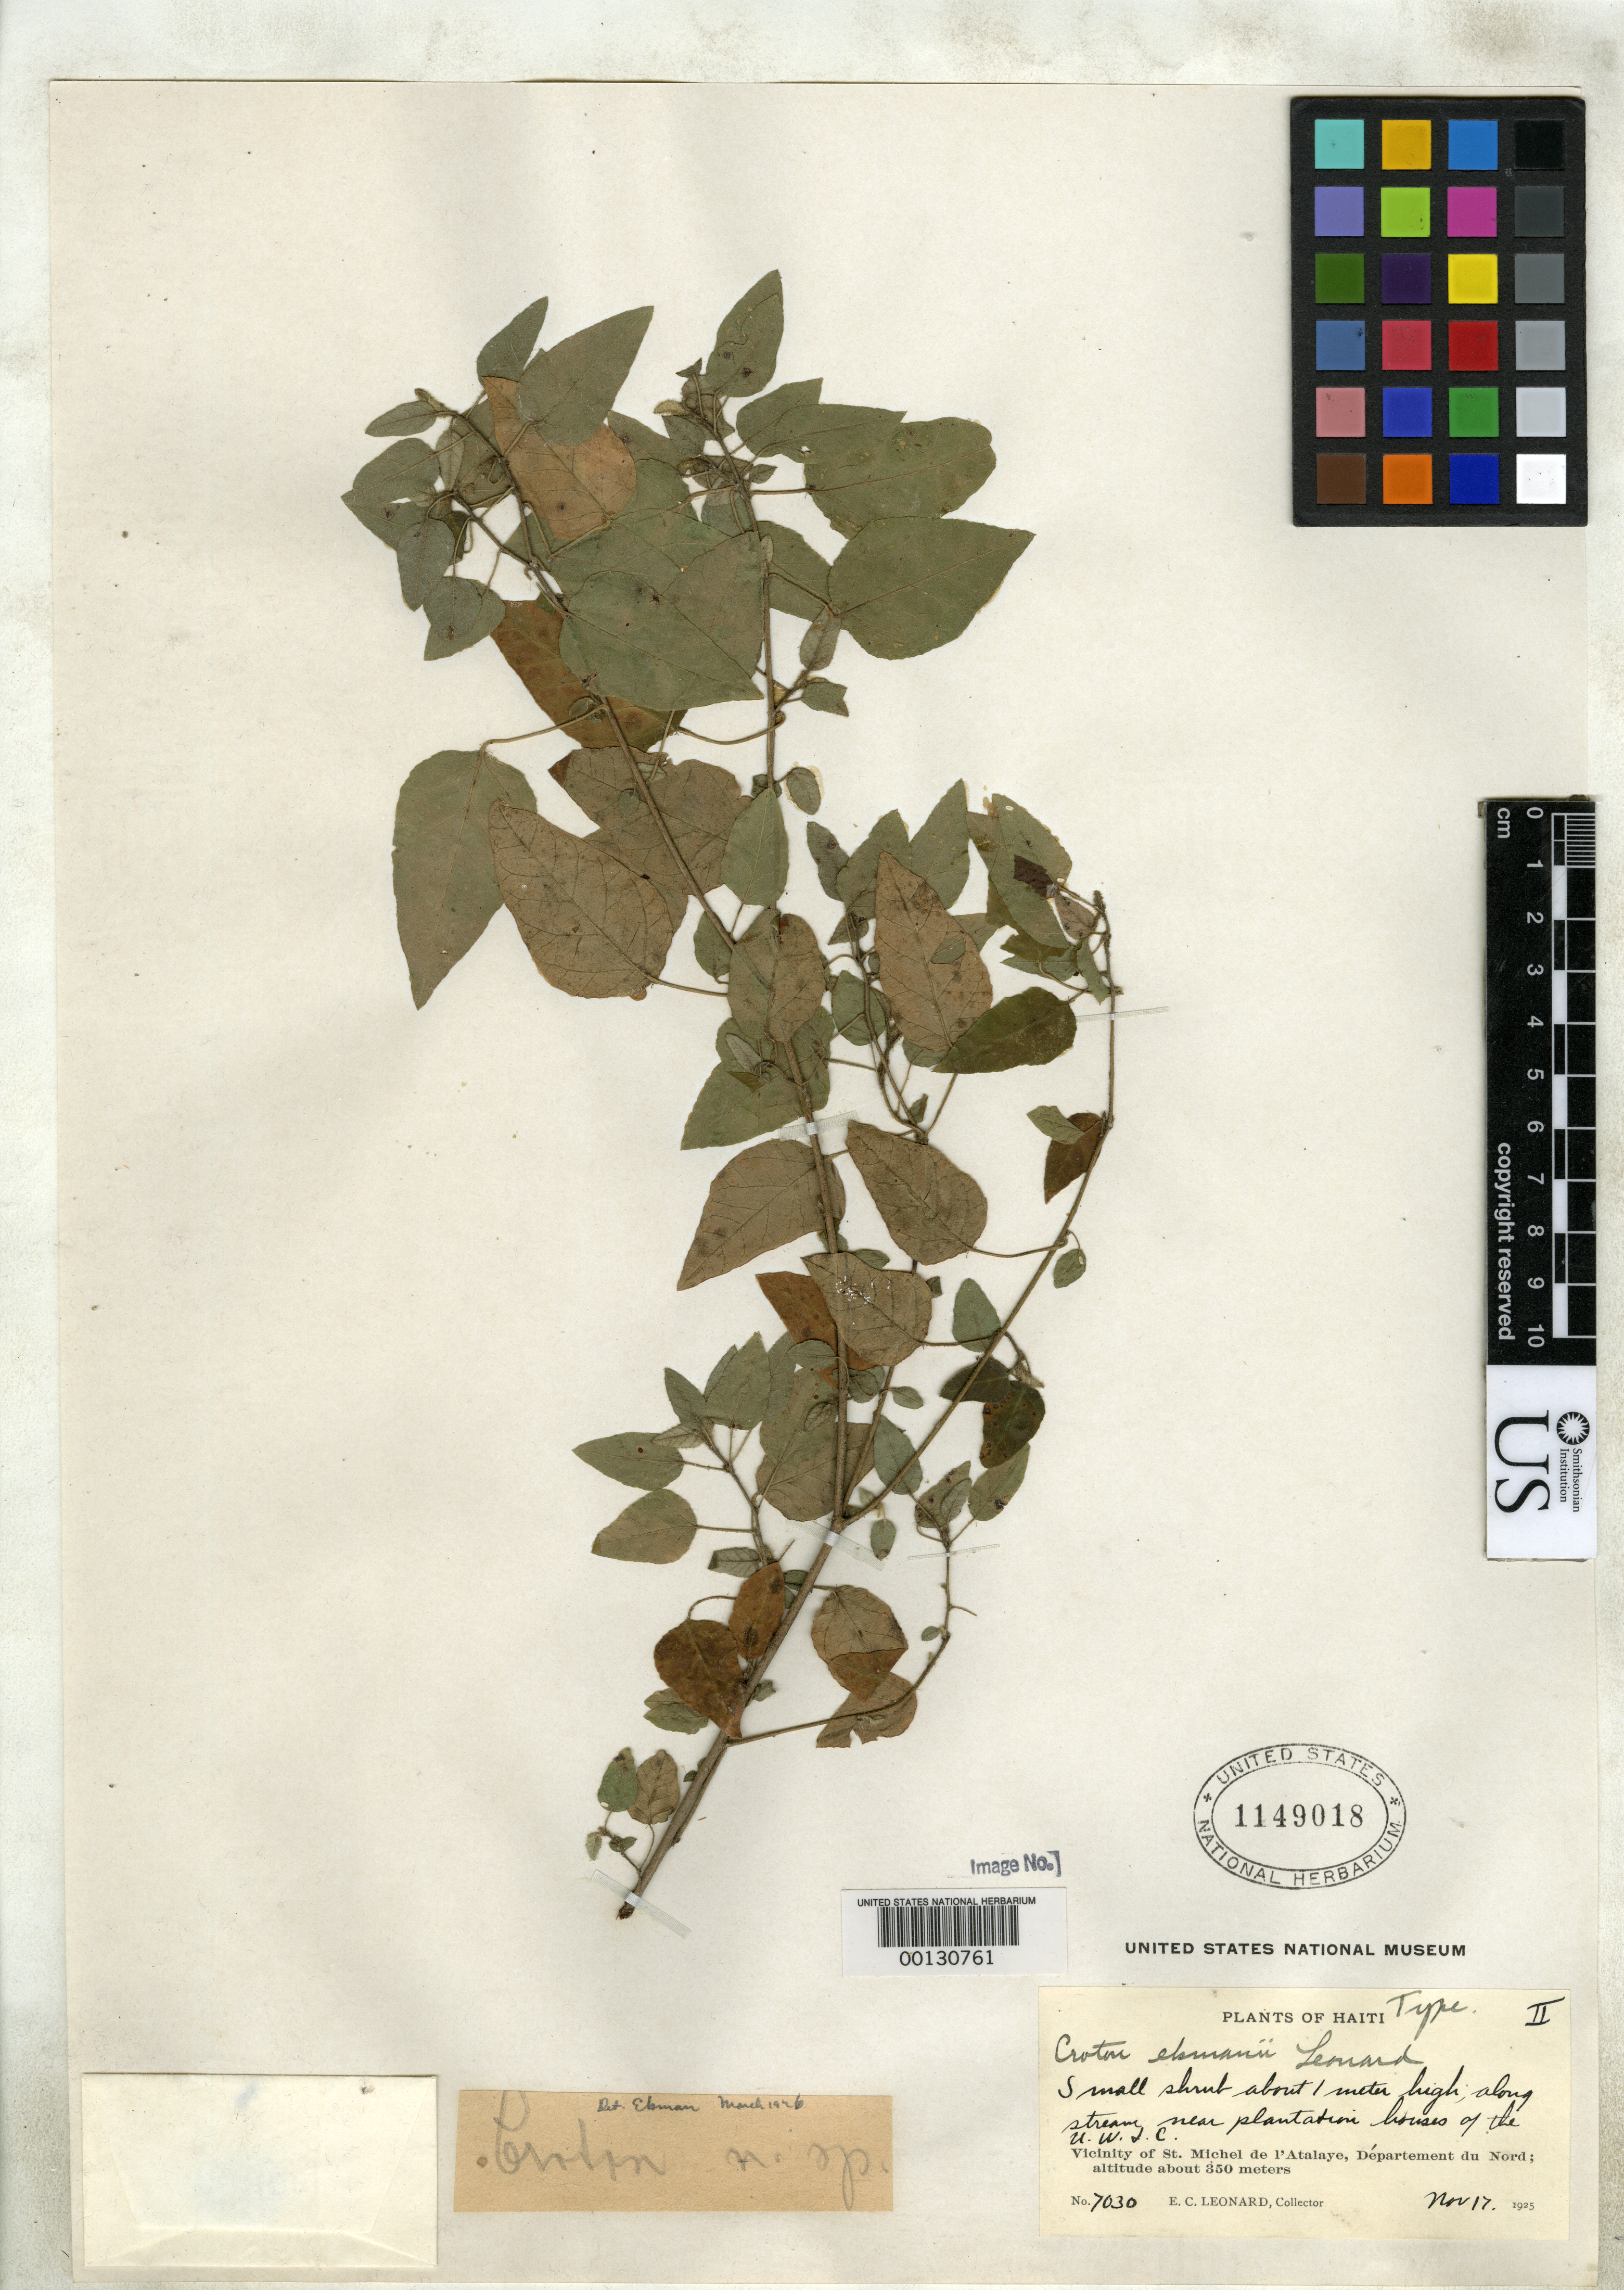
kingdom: Plantae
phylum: Tracheophyta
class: Magnoliopsida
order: Malpighiales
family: Euphorbiaceae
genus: Croton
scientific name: Croton ekmanii Leonard, nom. illeg.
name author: Leonard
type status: Isotype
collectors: E. C. Leonard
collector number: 7030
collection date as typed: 17 Nov 1925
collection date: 1925-11-17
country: Haiti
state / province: Nord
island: Hispaniola Island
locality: Vicinity of St. Michel de l'Atalaye.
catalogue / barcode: US 1149018